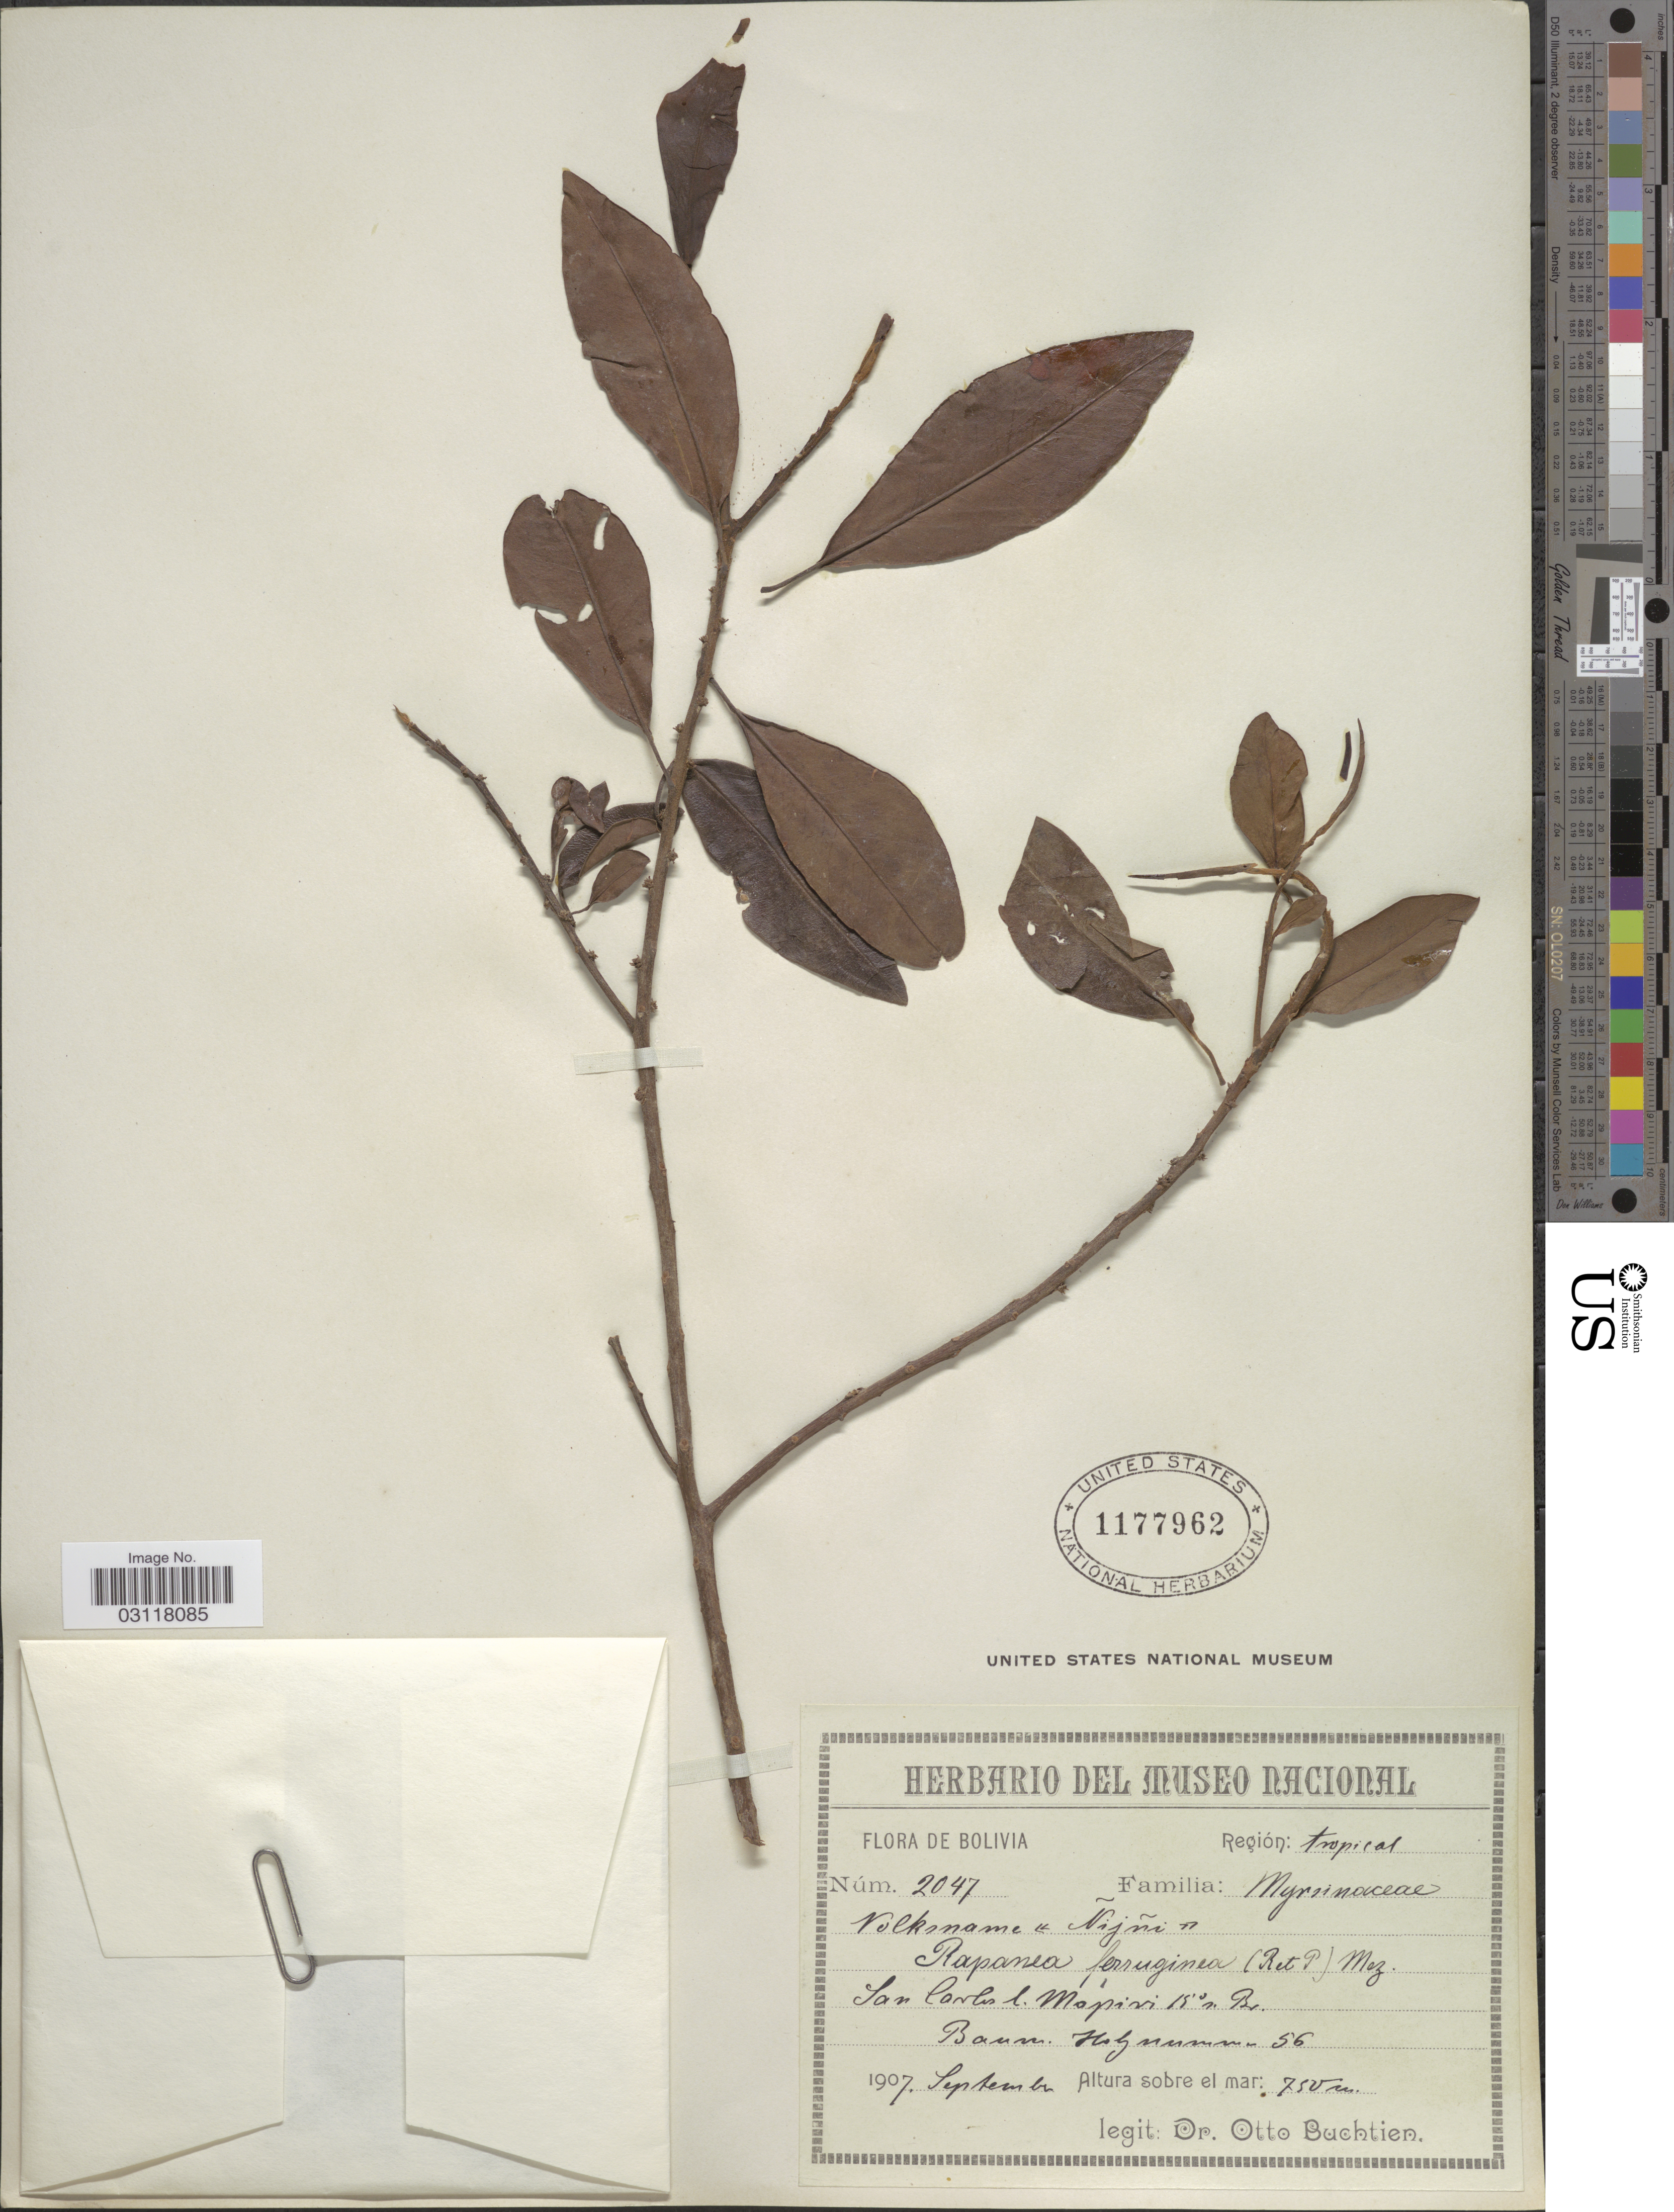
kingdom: Plantae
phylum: Tracheophyta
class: Magnoliopsida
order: Ericales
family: Primulaceae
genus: Rapanea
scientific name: Rapanea ferruginea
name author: (Ruiz & Pav.) Mez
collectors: O. Buchtien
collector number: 2047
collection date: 1907-09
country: Bolivia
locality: Región tropical, San Carlos b. Mapiri 15° n. Br.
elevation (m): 750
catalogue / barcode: US 1177962